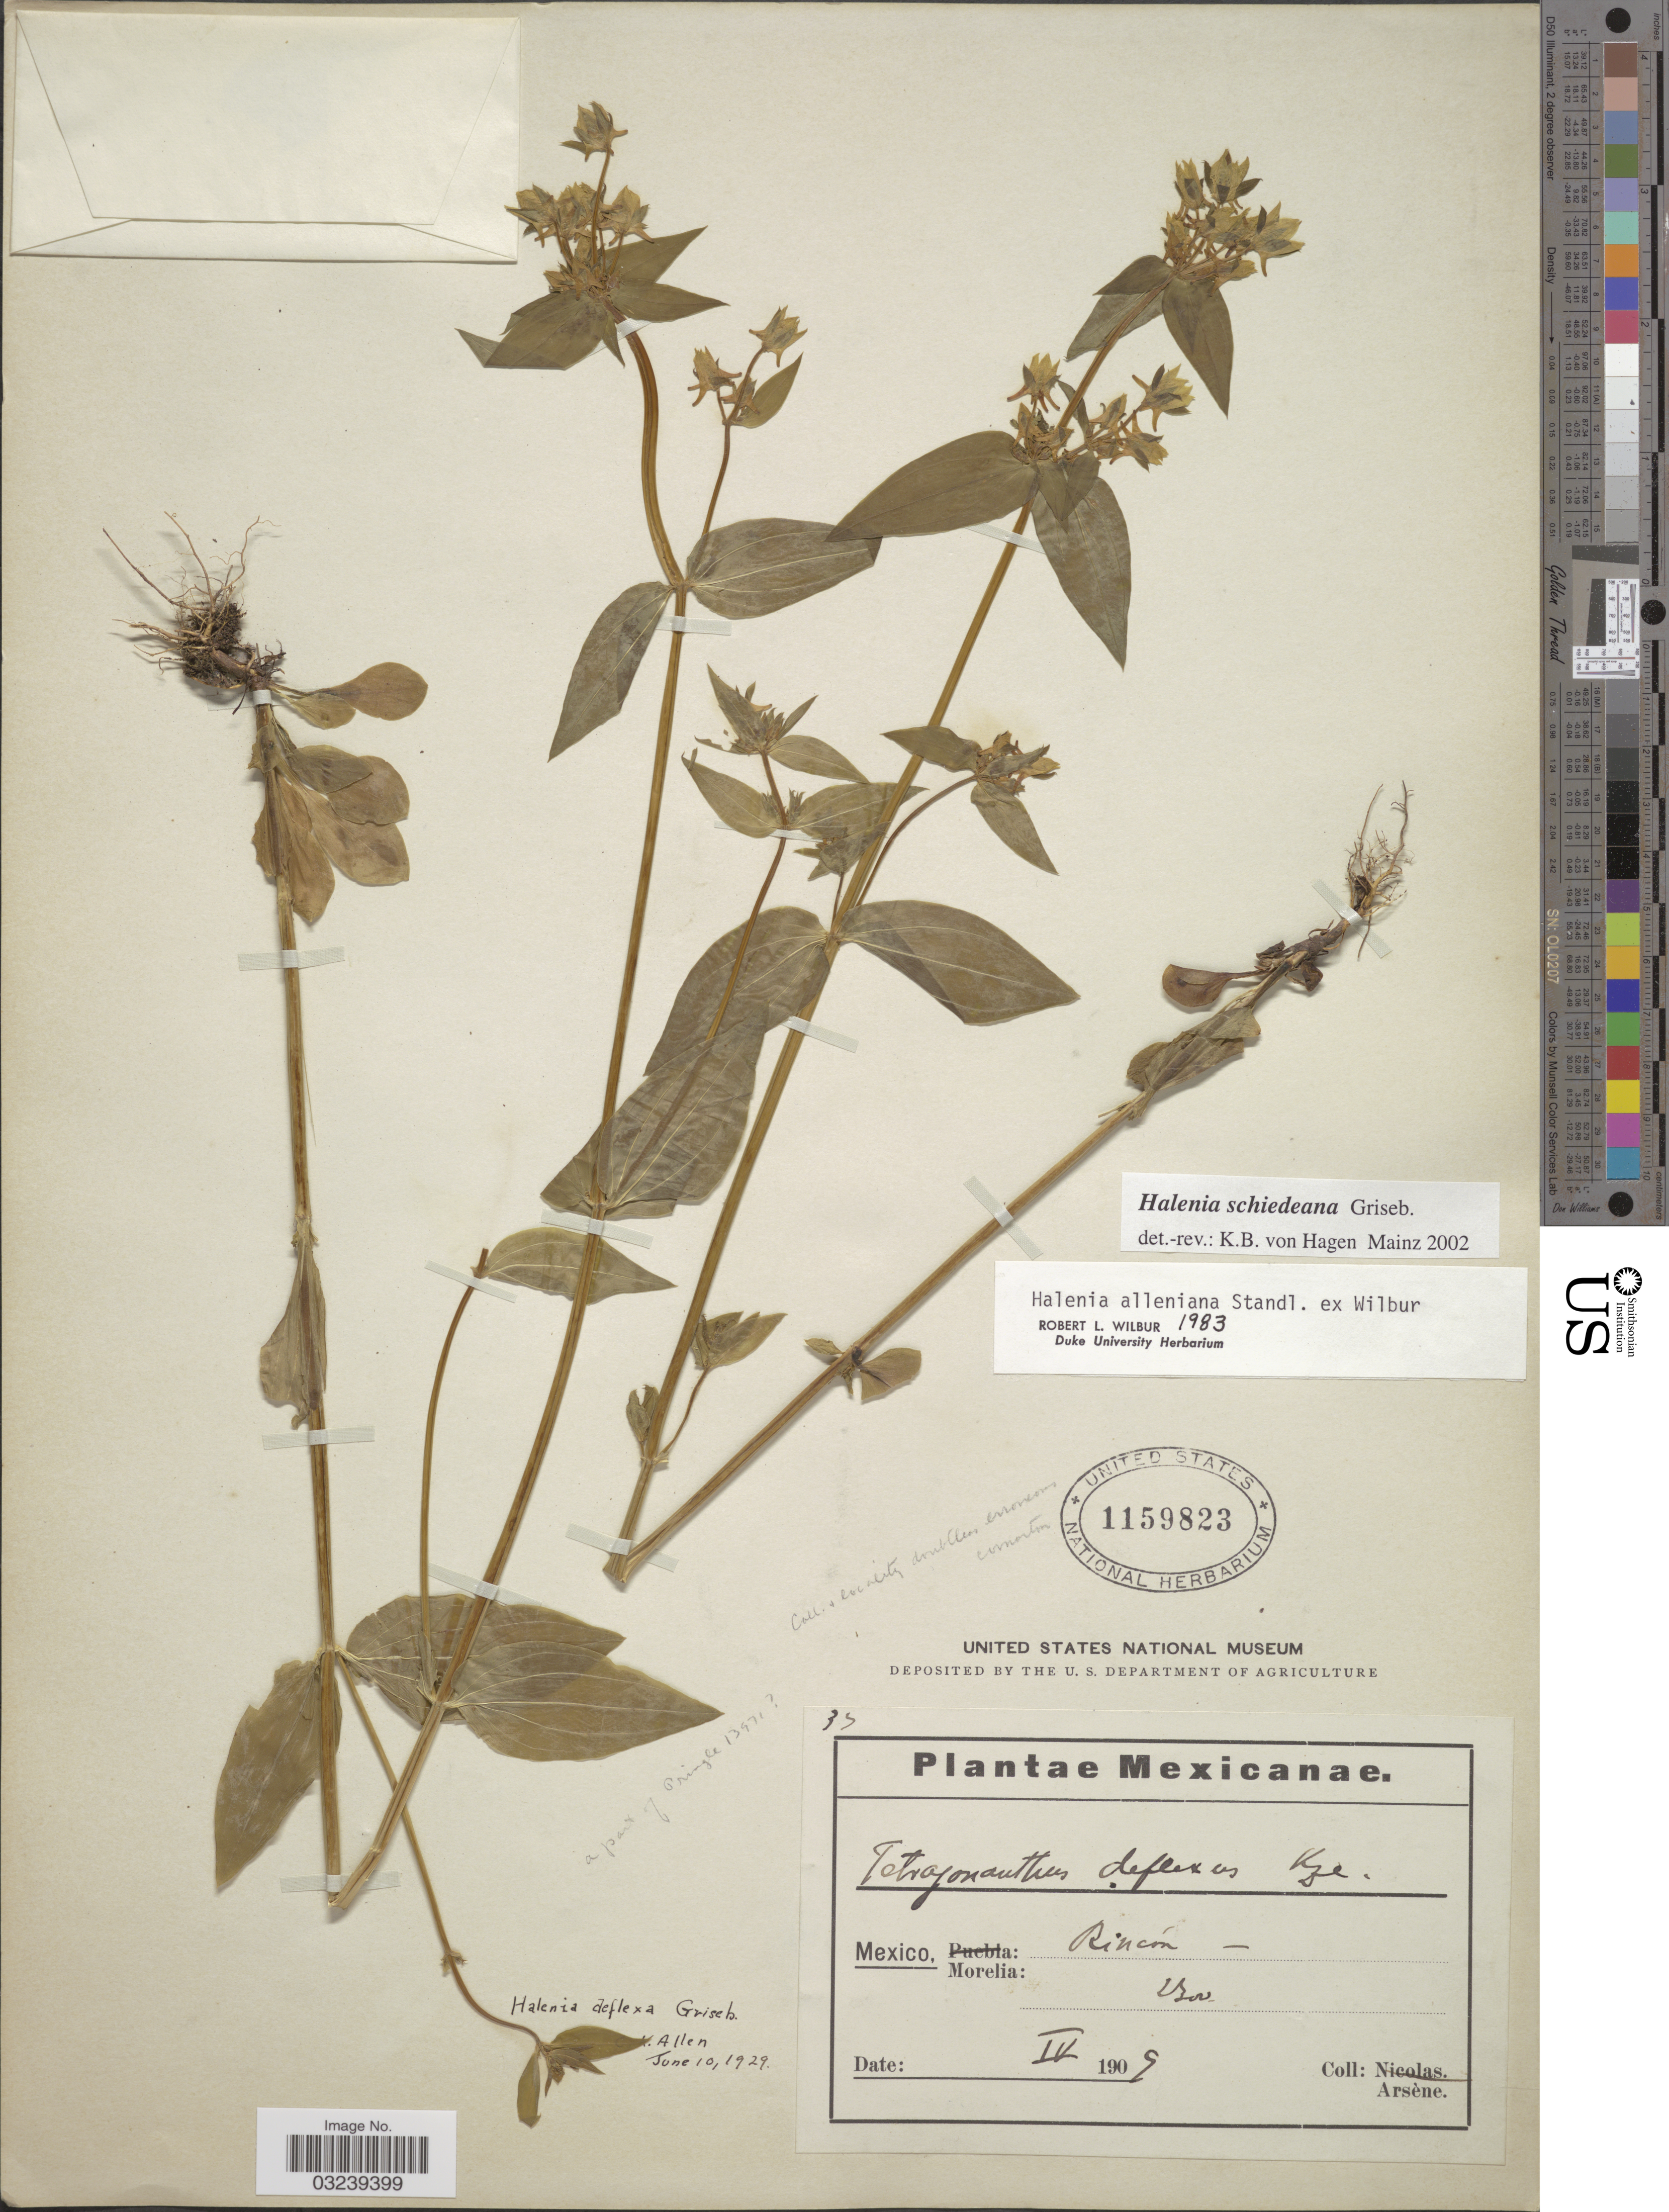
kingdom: Plantae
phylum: Tracheophyta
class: Magnoliopsida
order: Gentianales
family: Gentianaceae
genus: Halenia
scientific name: Halenia schiedeana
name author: Griseb.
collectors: -- Arsène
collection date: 1909-04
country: Mexico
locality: Morelia: Rincón.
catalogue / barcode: US 1159823